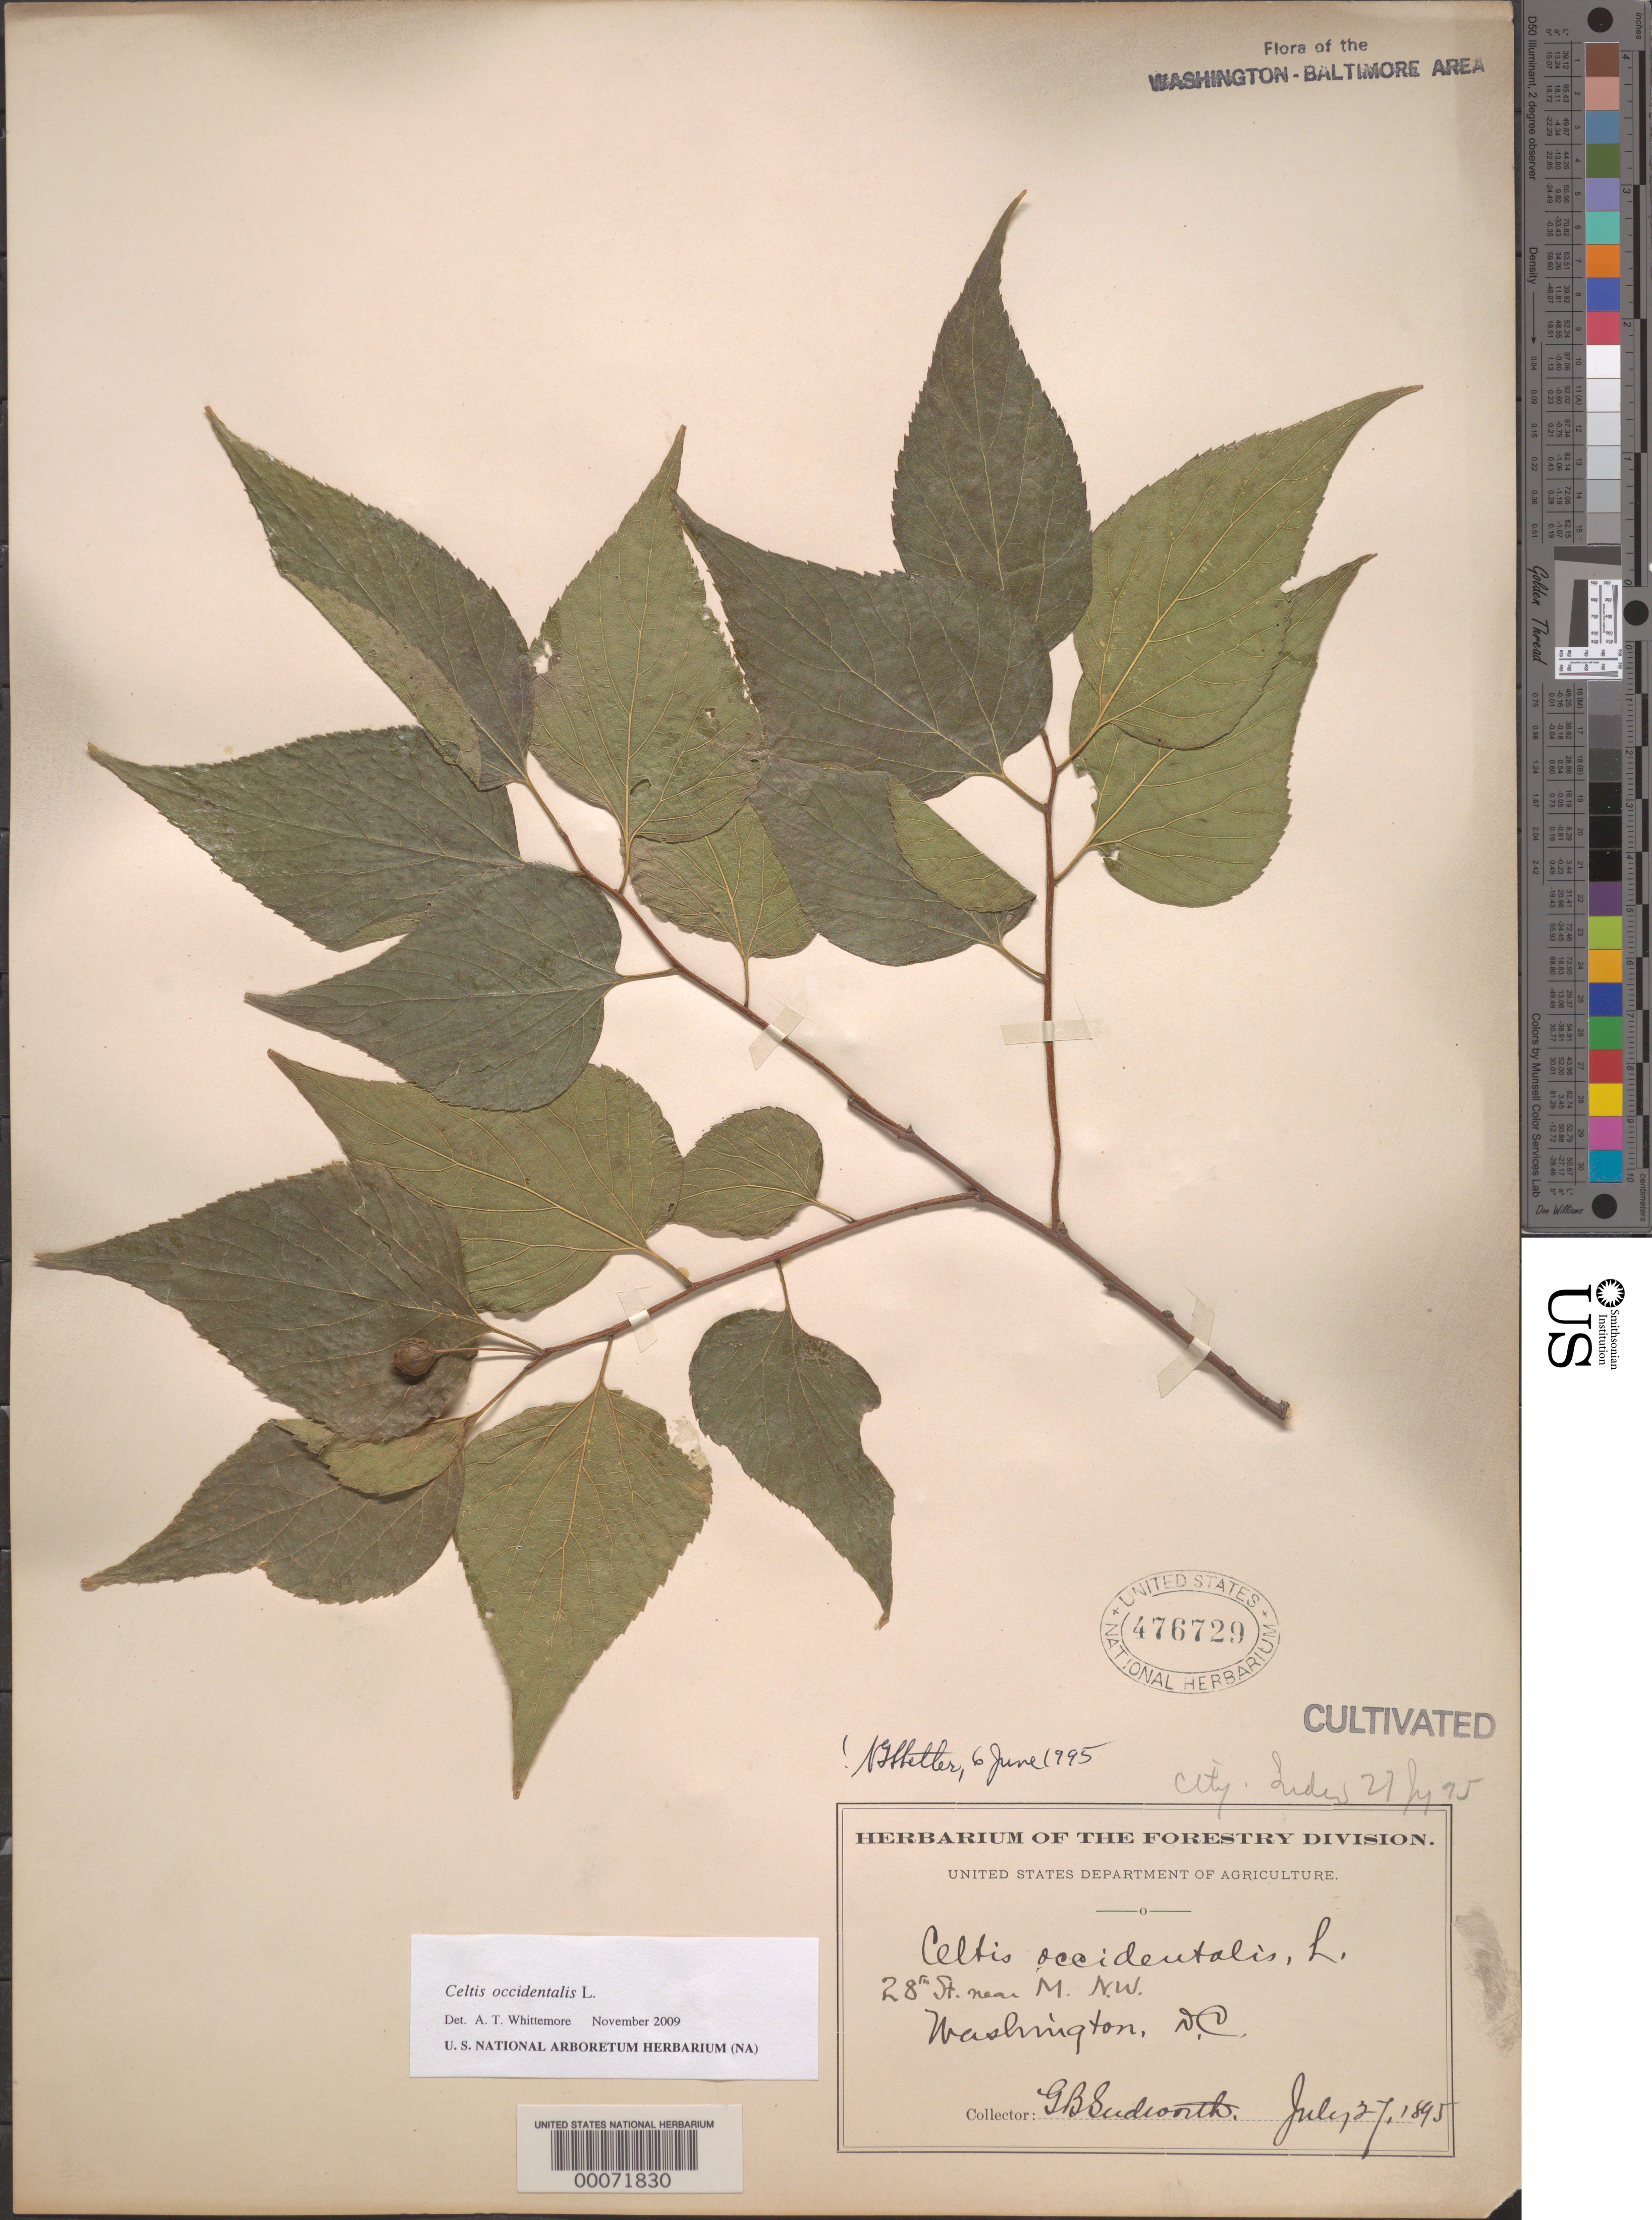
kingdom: Plantae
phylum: Tracheophyta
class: Magnoliopsida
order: Rosales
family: Cannabaceae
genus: Celtis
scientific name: Celtis occidentalis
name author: L.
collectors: G. B. Sudworth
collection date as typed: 27 Jul 1895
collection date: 1895-07-27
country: United States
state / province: District of Columbia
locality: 28th St. near M, NW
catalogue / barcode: US 476729